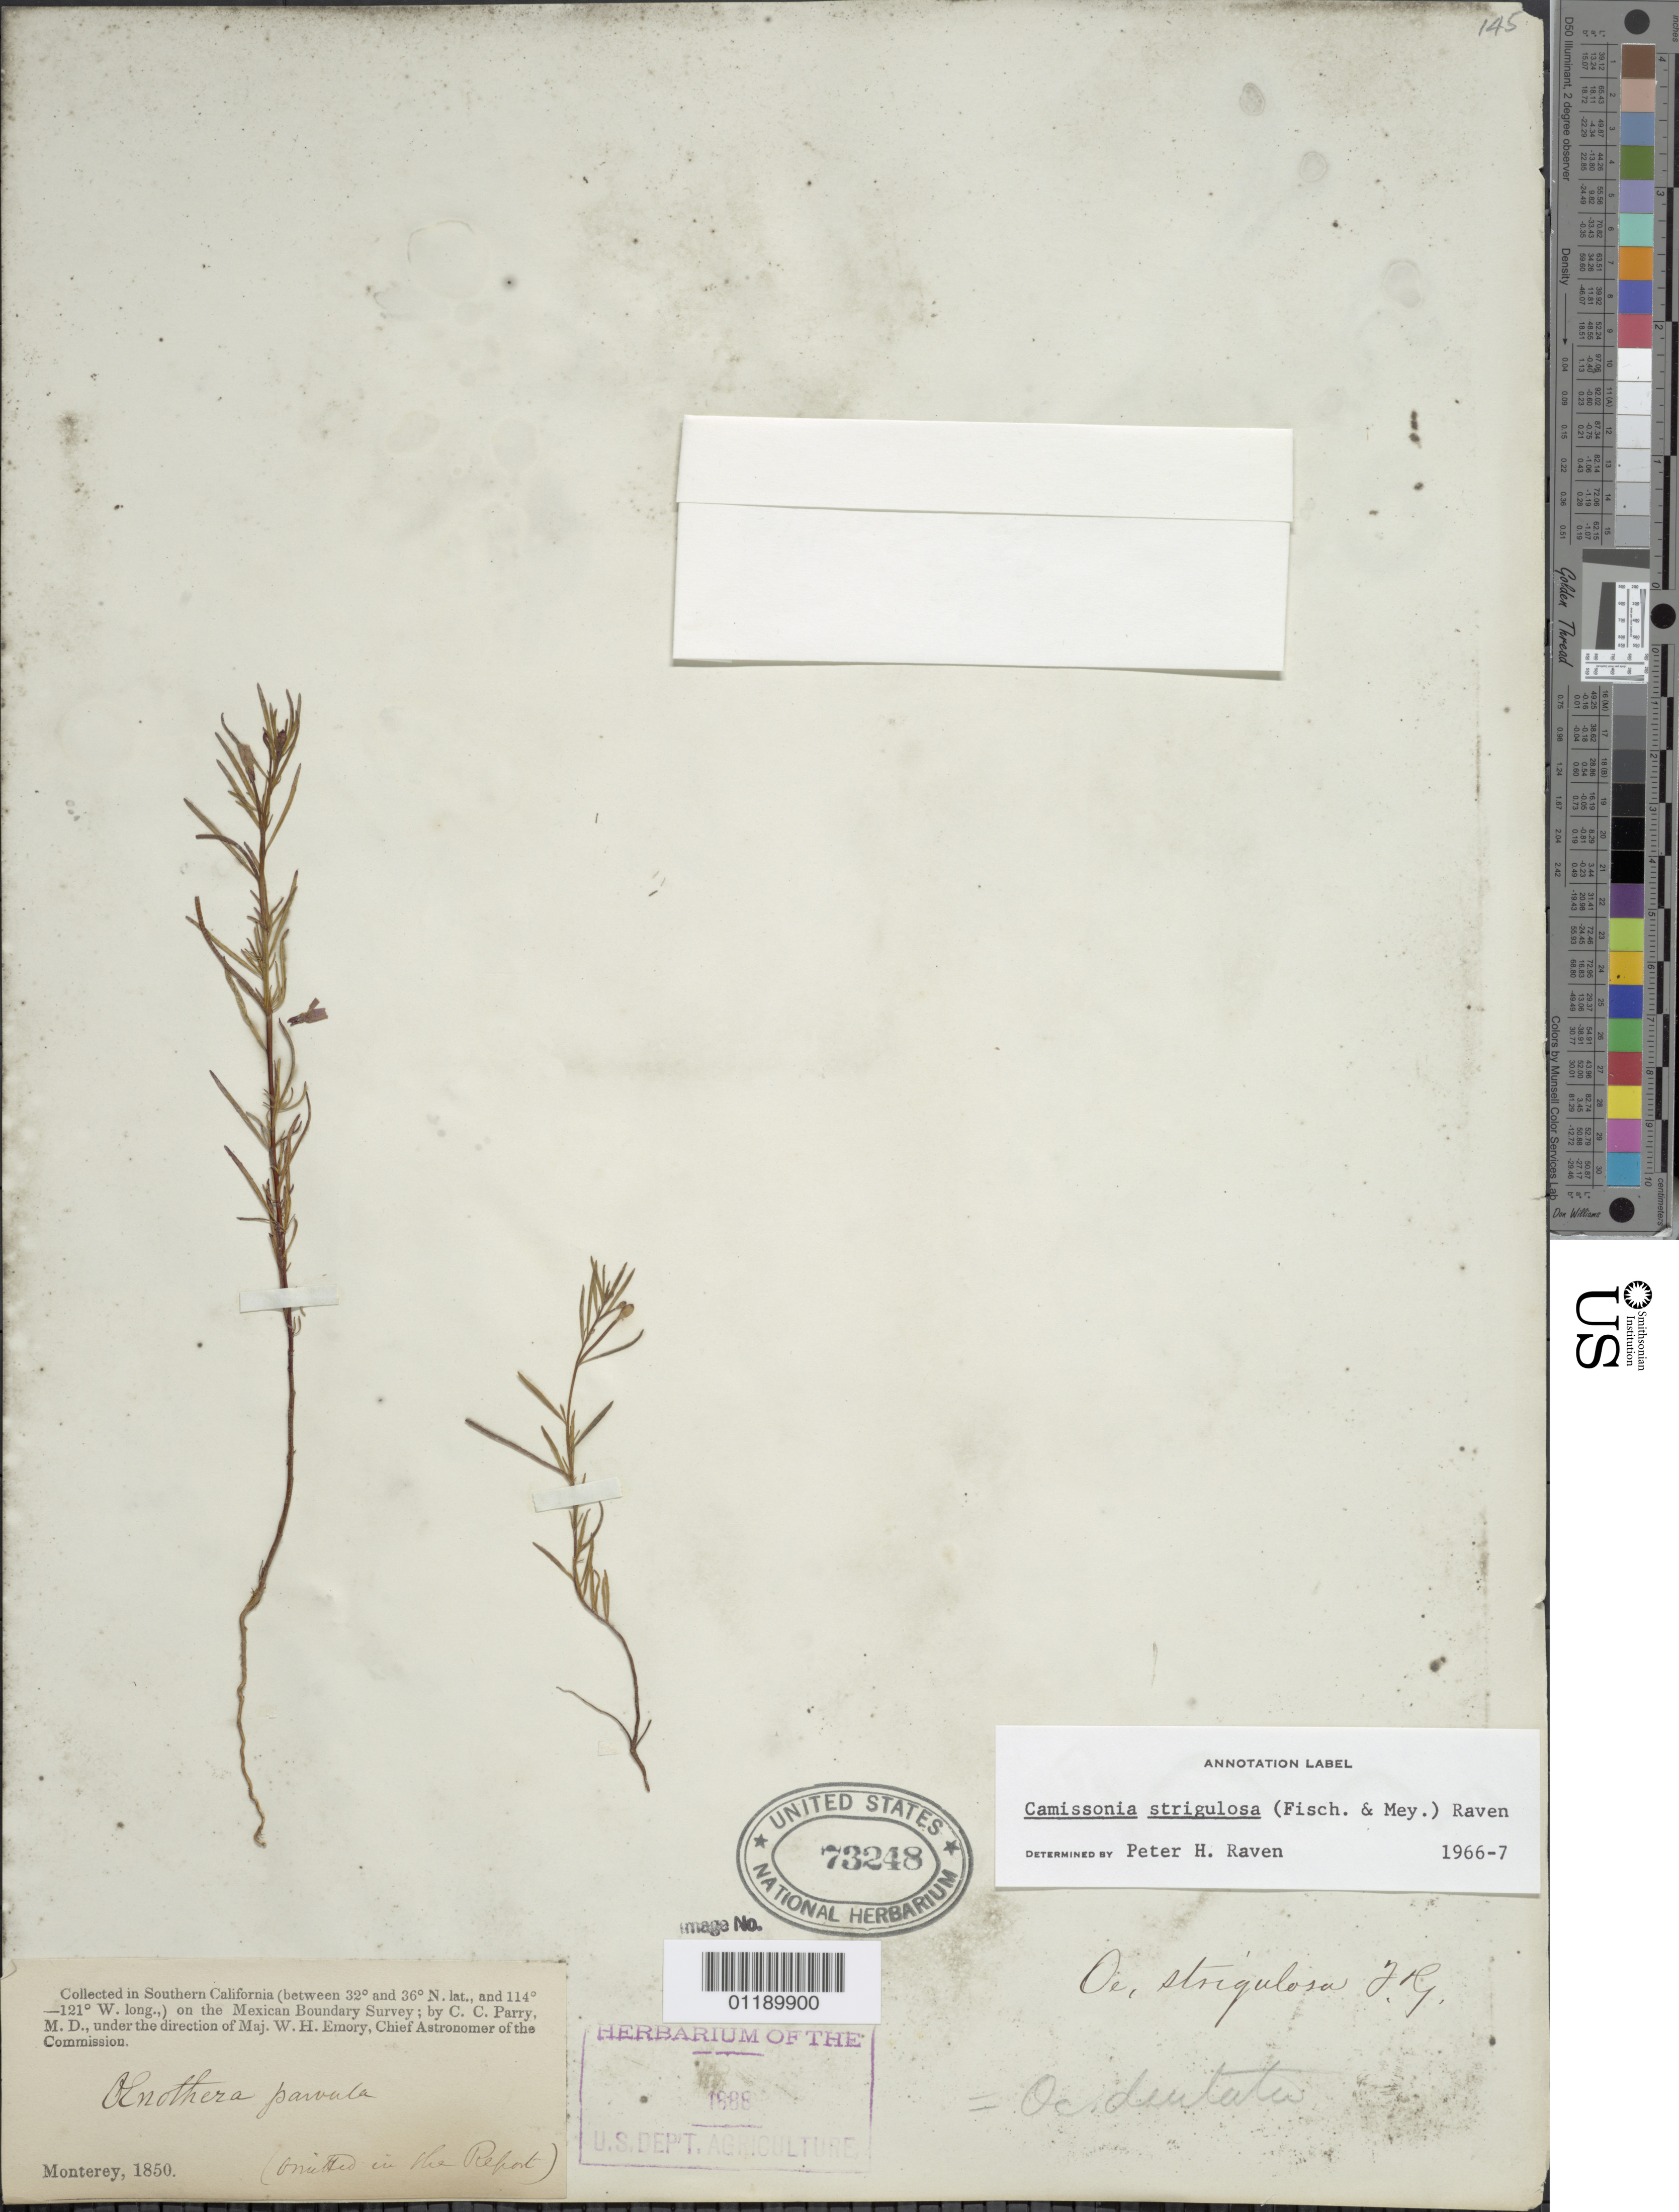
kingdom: Plantae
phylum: Tracheophyta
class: Magnoliopsida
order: Myrtales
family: Onagraceae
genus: Camissonia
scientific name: Camissonia strigulosa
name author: (Fisch. & C.A. Mey.) P.H. Raven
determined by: Raven, P. H.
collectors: C. C. Parry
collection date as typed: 1850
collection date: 1850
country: United States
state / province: California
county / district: Monterey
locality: Monterey.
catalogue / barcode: US 73248